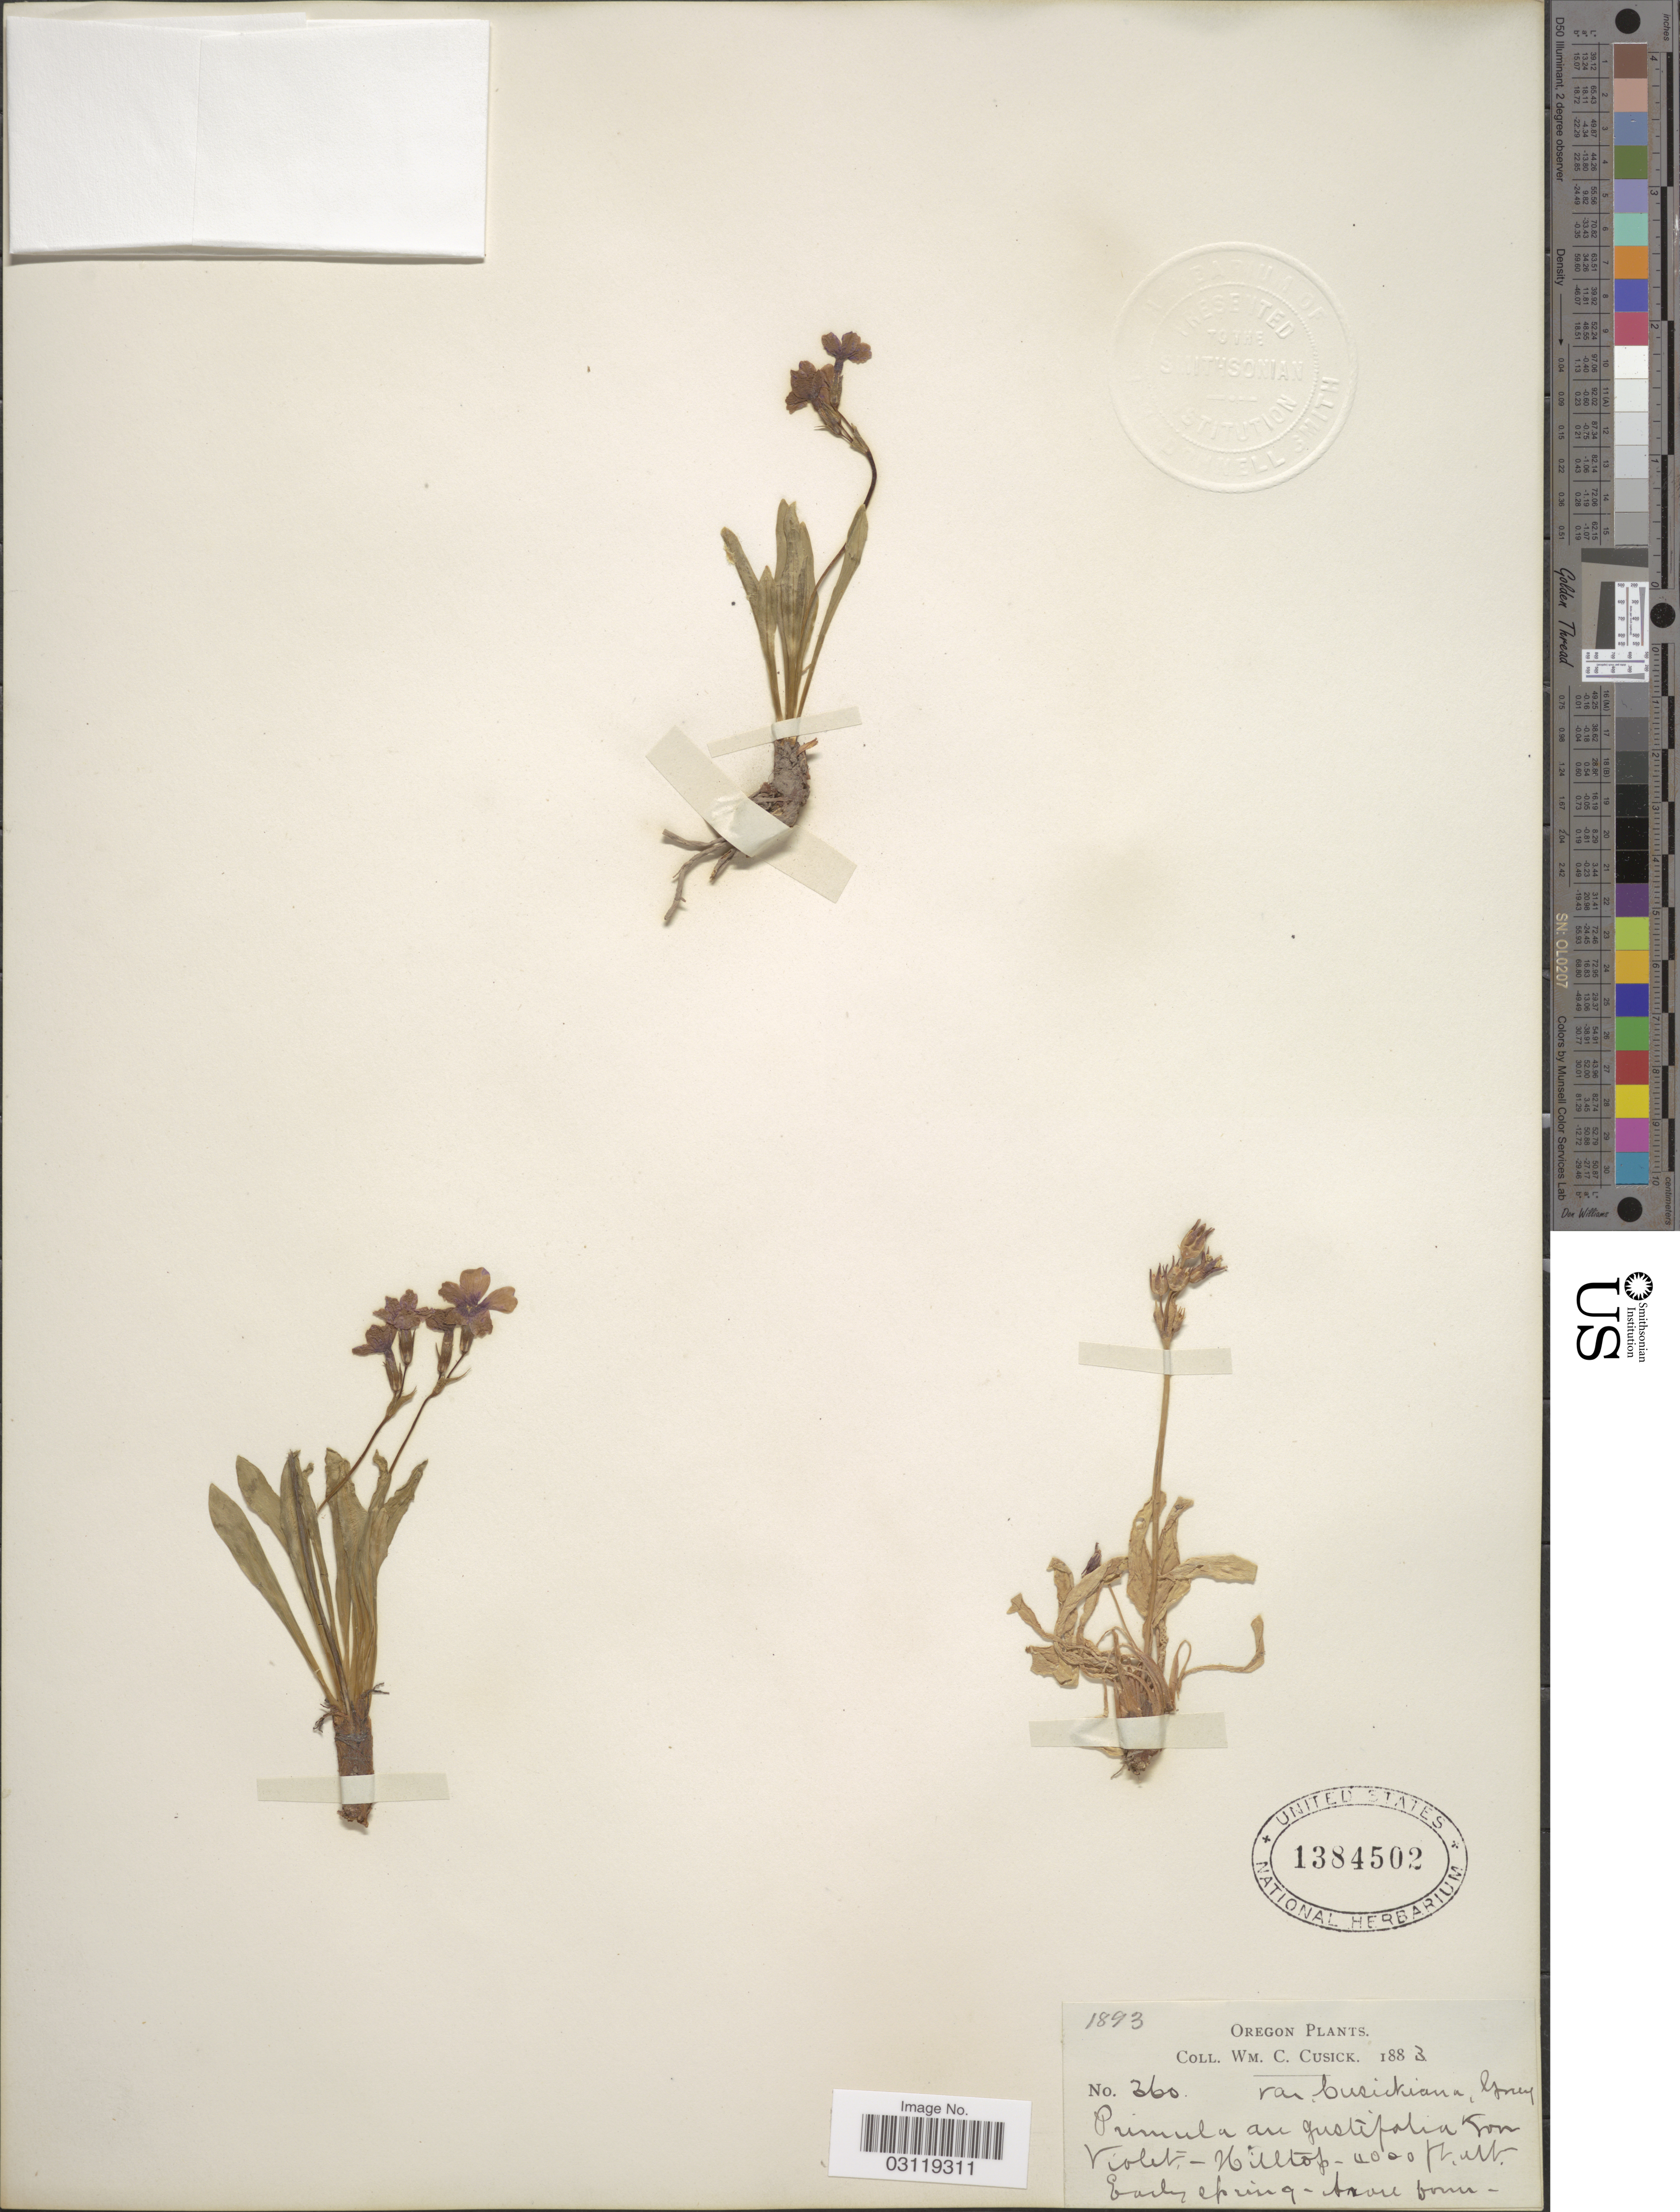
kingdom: Plantae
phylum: Tracheophyta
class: Magnoliopsida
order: Ericales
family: Primulaceae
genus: Primula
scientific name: Primula cusickiana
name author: (A. Gray) A. Gray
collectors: W. C. Cusick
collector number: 360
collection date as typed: Early Spring 1883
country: United States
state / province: Oregon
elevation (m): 1219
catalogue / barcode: US 1384502